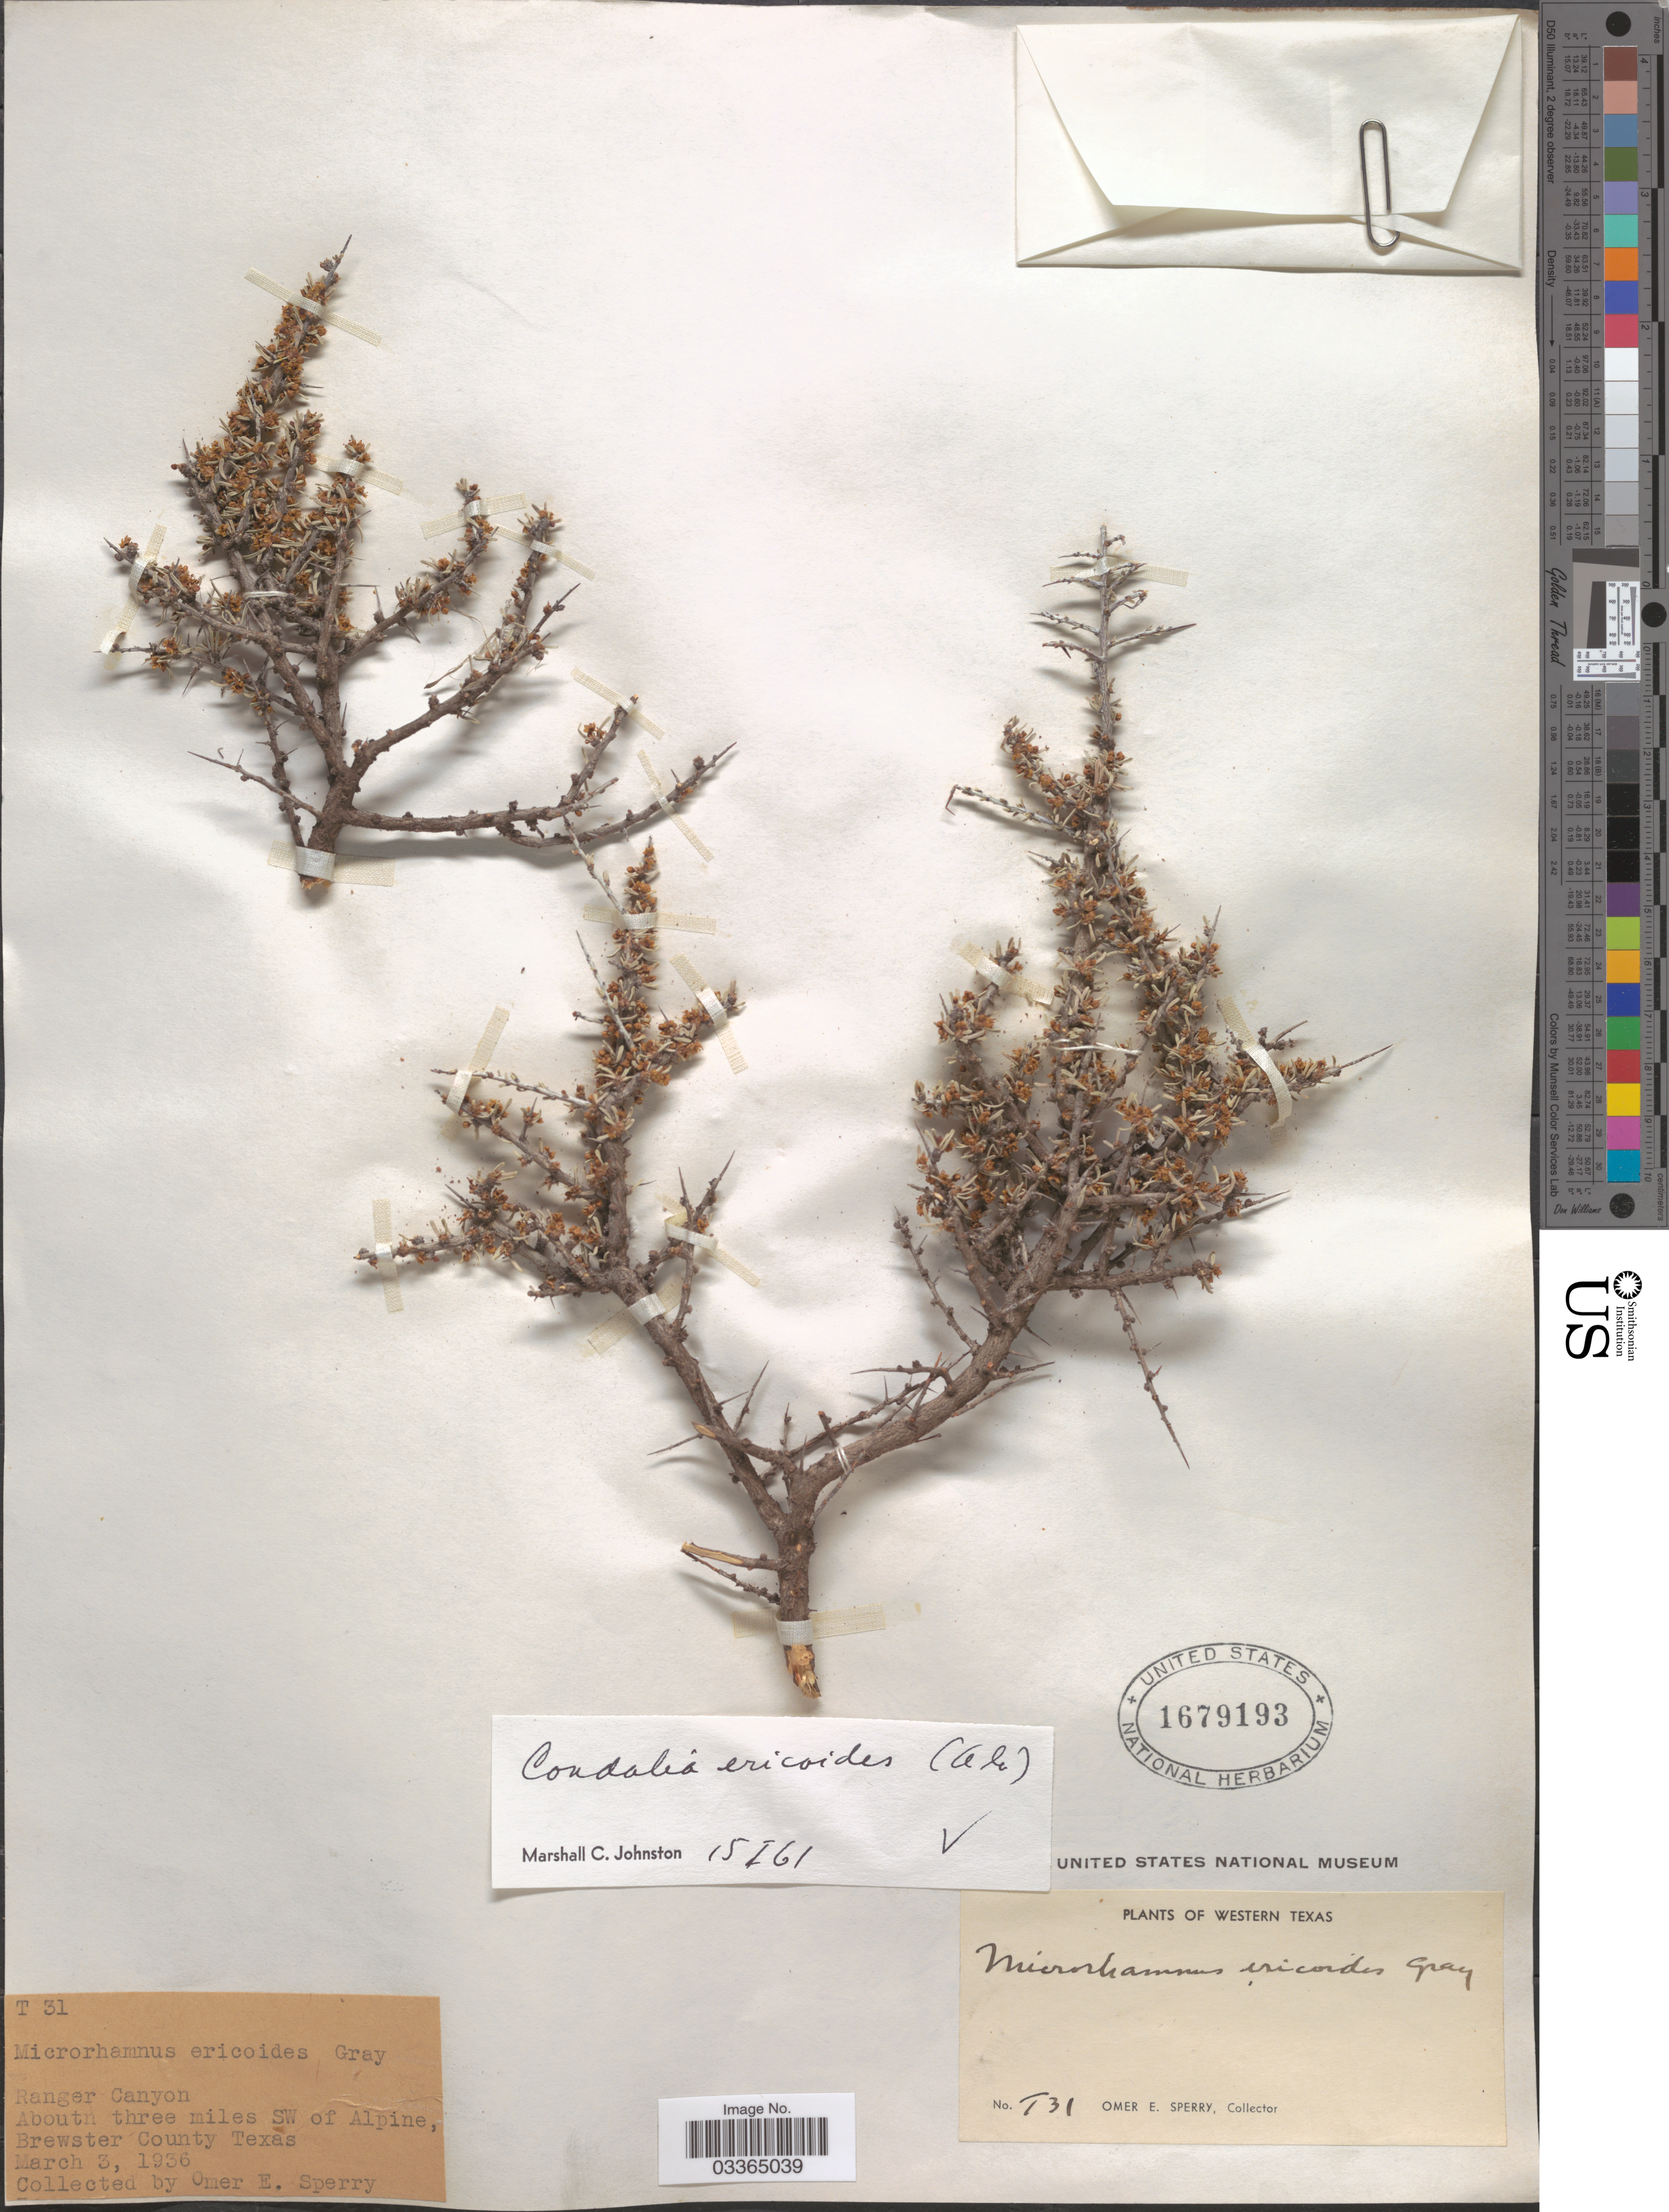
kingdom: Plantae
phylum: Tracheophyta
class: Magnoliopsida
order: Rosales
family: Rhamnaceae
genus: Condalia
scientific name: Condalia ericoides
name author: (A. Gray) M.C. Johnst.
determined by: Johnston, Marshall C.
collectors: O. E. Sperry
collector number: T31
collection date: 1936-03-03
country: United States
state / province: Texas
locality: Western Texas. Ranger Canyon, About three miles SW of Alpine, Brewster County.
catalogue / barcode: US 1679193